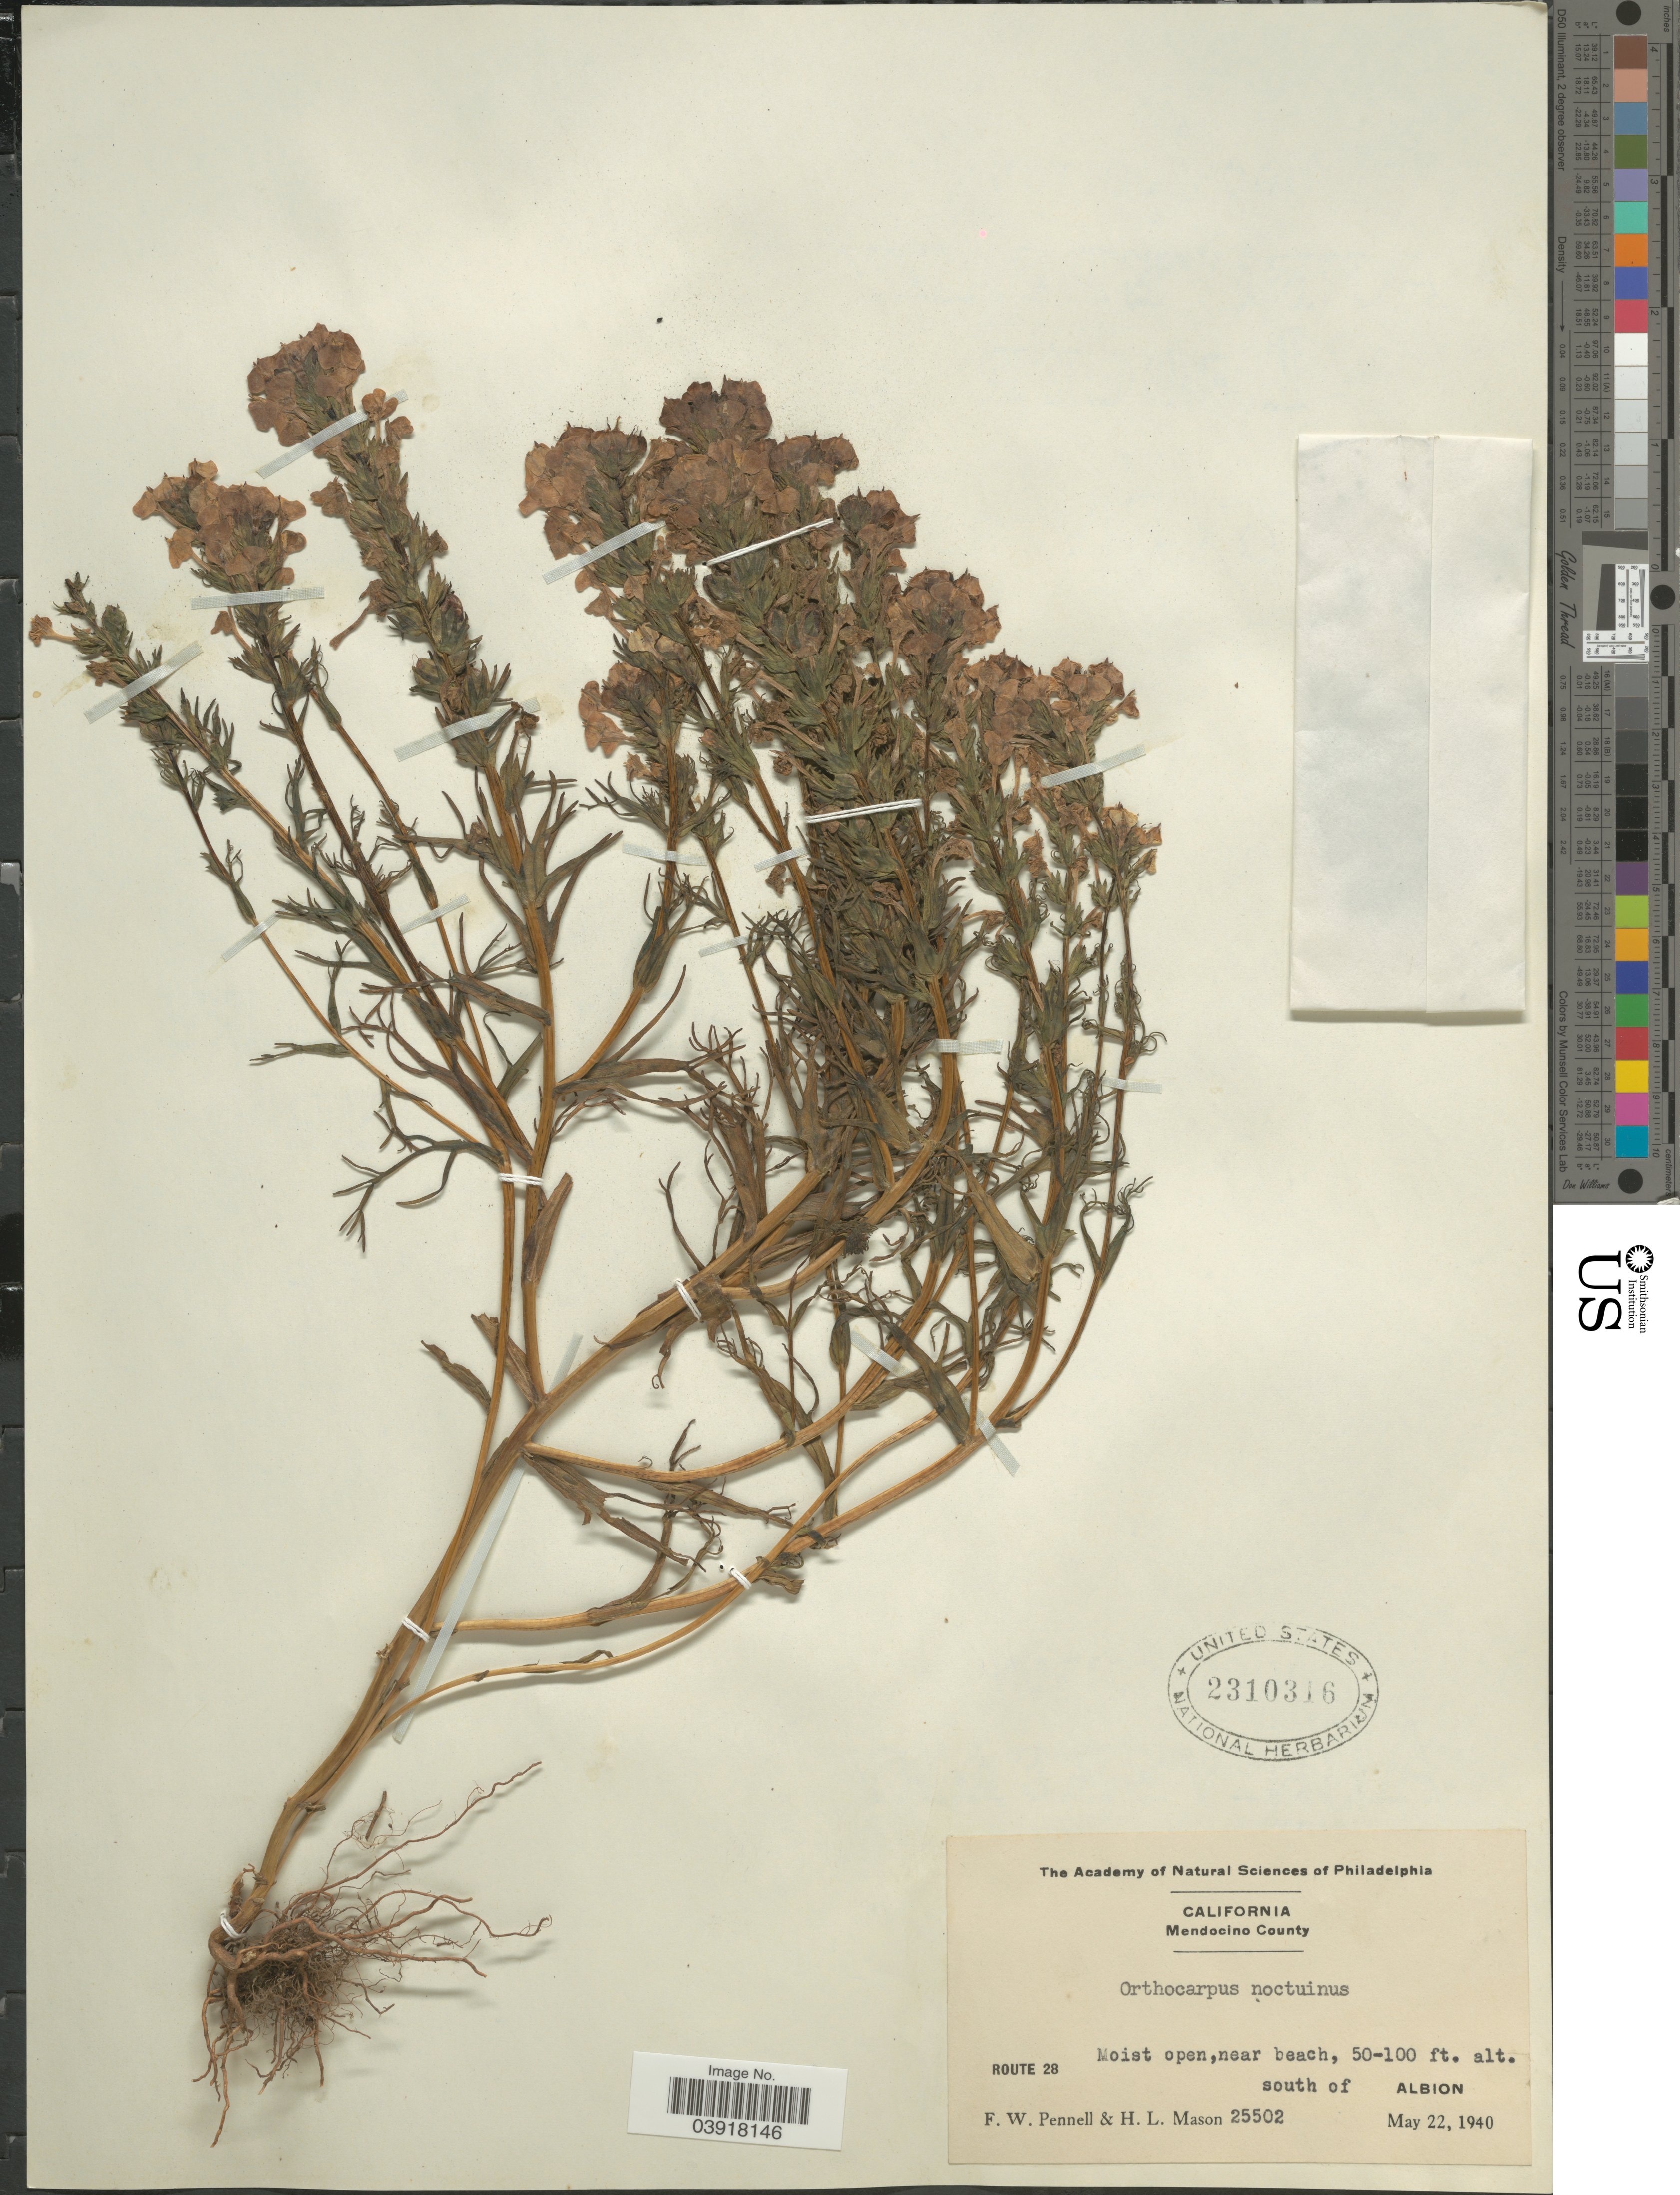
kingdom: Plantae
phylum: Tracheophyta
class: Magnoliopsida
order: Lamiales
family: Orobanchaceae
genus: Orthocarpus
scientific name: Orthocarpus sp.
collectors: F. W. Pennell & H. L. Mason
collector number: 25502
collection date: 1940-05-22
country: United States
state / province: California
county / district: Mendocino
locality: Mendocino County. Route 28. South of Albion.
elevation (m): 15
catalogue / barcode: US 2310316